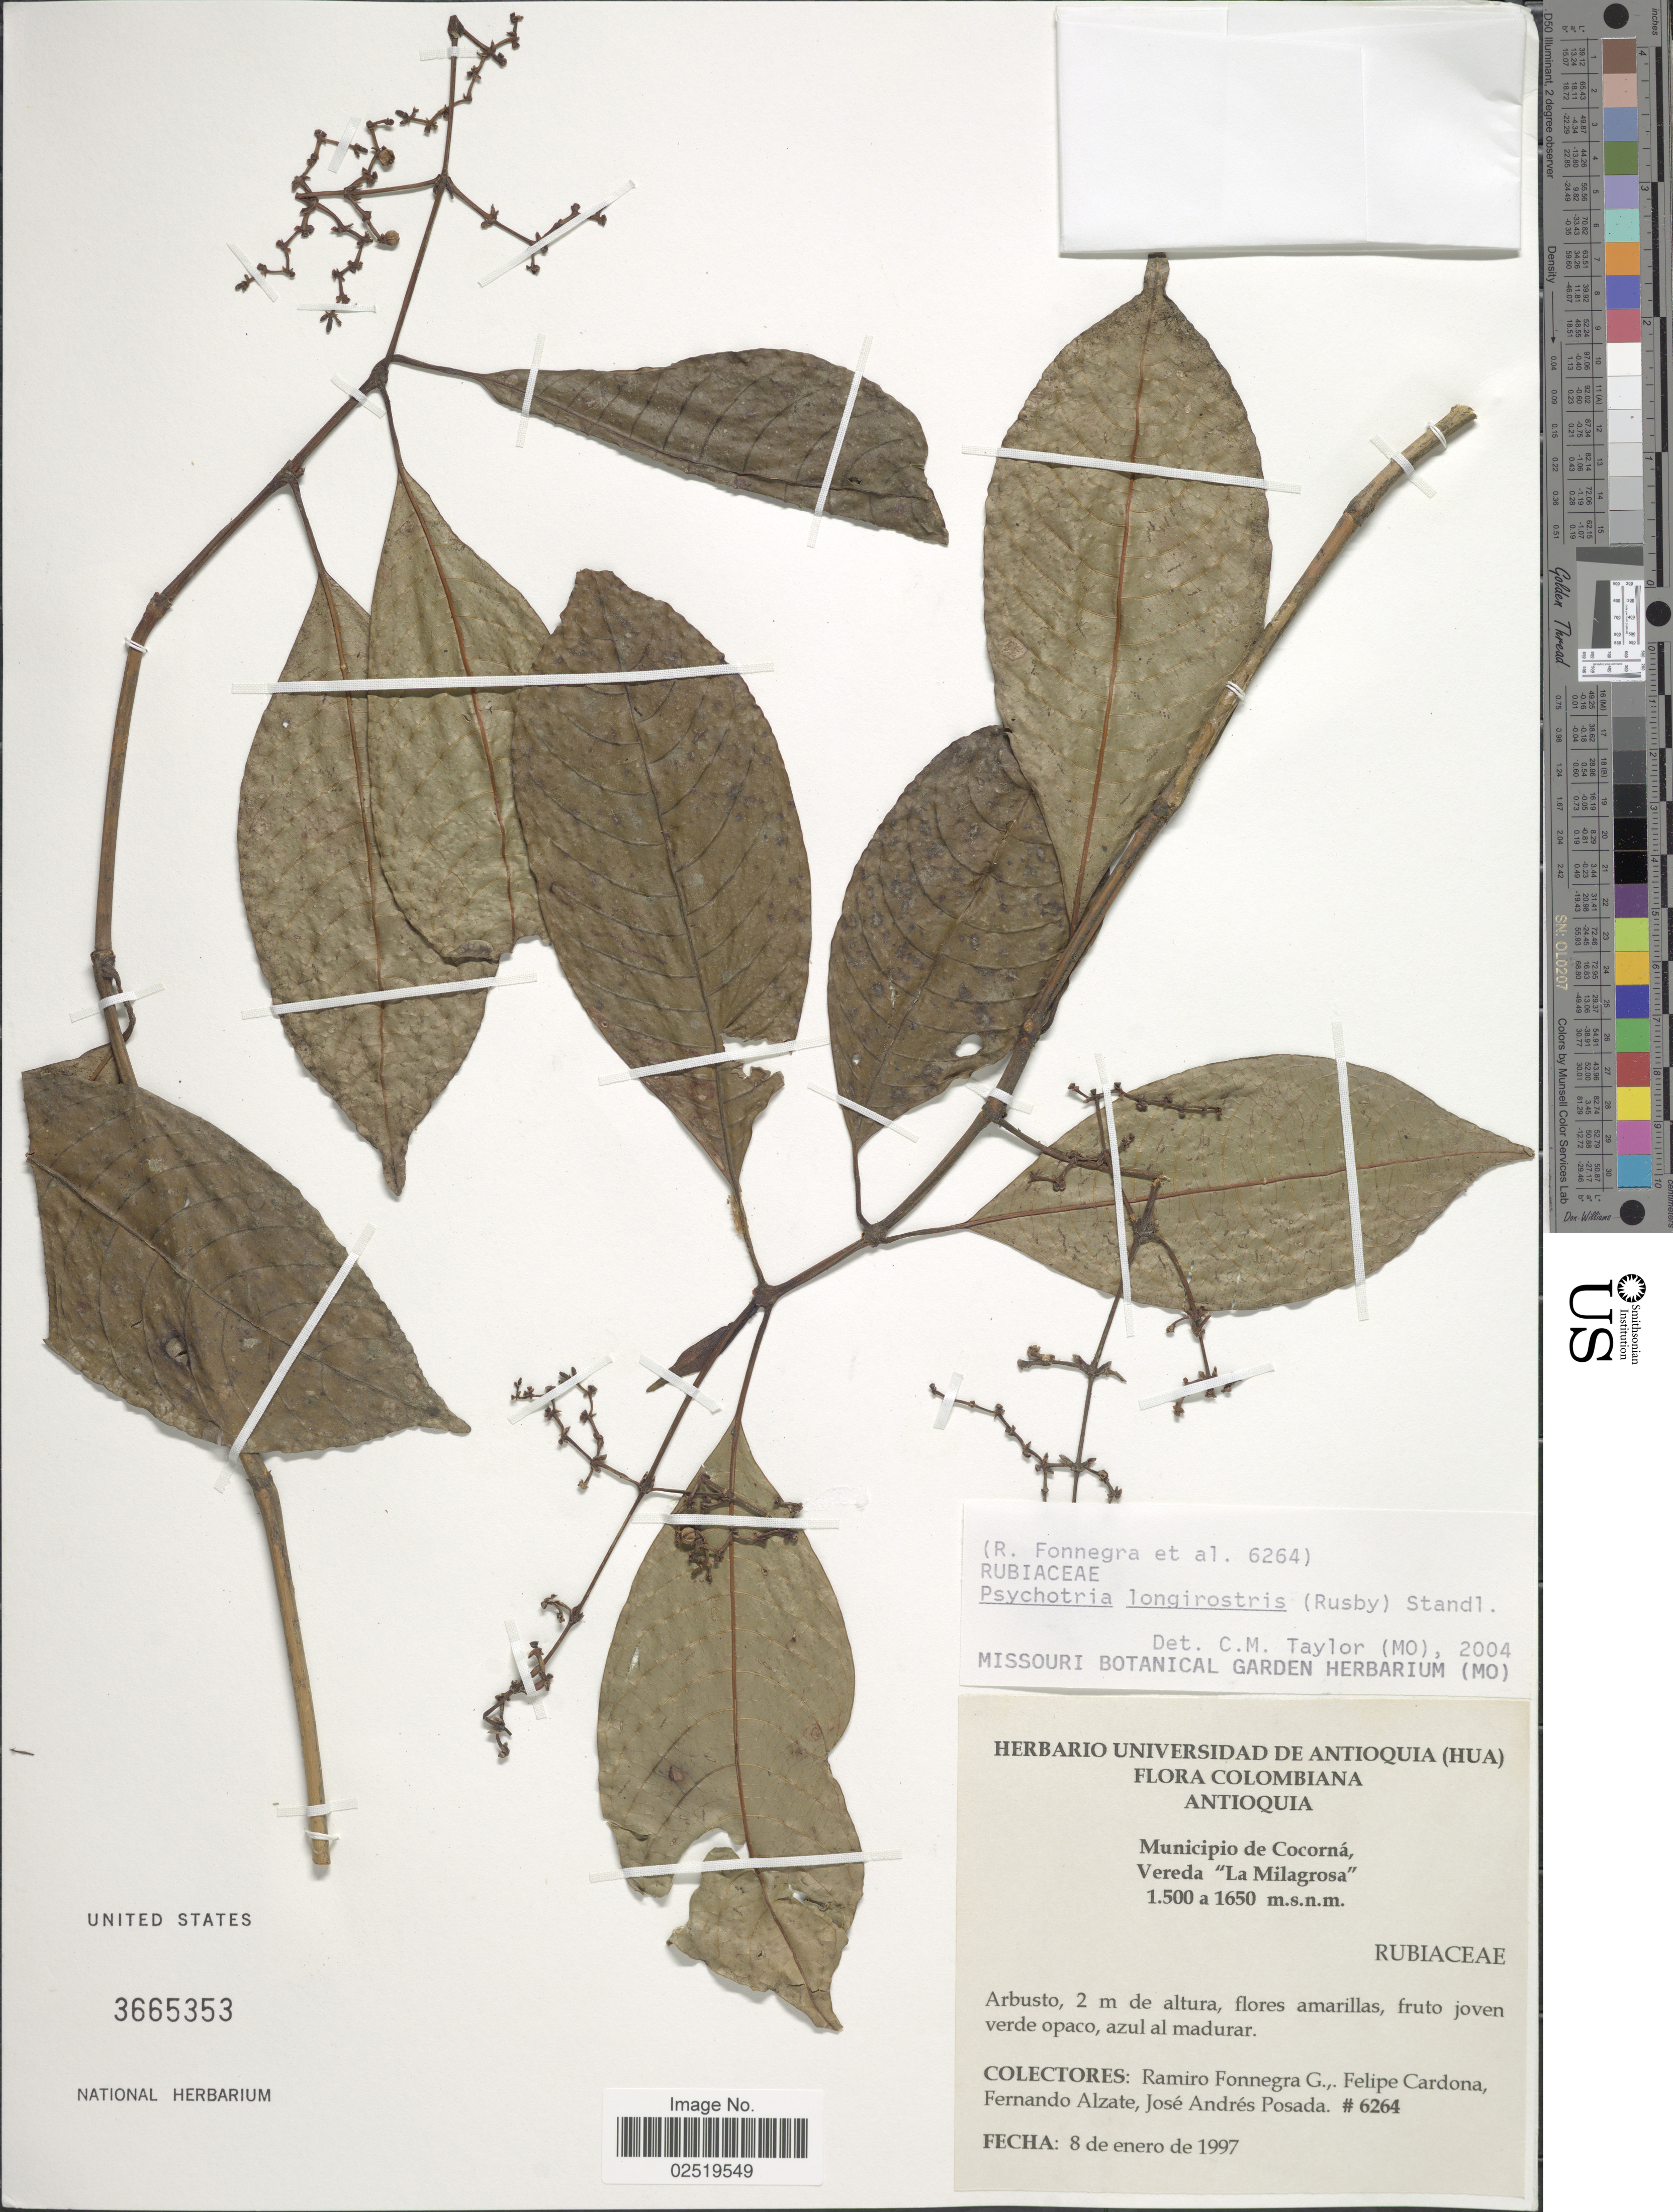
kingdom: Plantae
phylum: Tracheophyta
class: Magnoliopsida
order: Gentianales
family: Rubiaceae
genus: Psychotria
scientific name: Psychotria longirostris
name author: (Rusby) Standl.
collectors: R. Fonnegra G., F. Cardona, F. Alzate & J. Posada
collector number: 6264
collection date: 1997-01-08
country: Colombia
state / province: Antioquia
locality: Colombiana, Municipio de Cocorna, Vereda "La Milagrosa".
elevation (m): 1500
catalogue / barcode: US 3665353